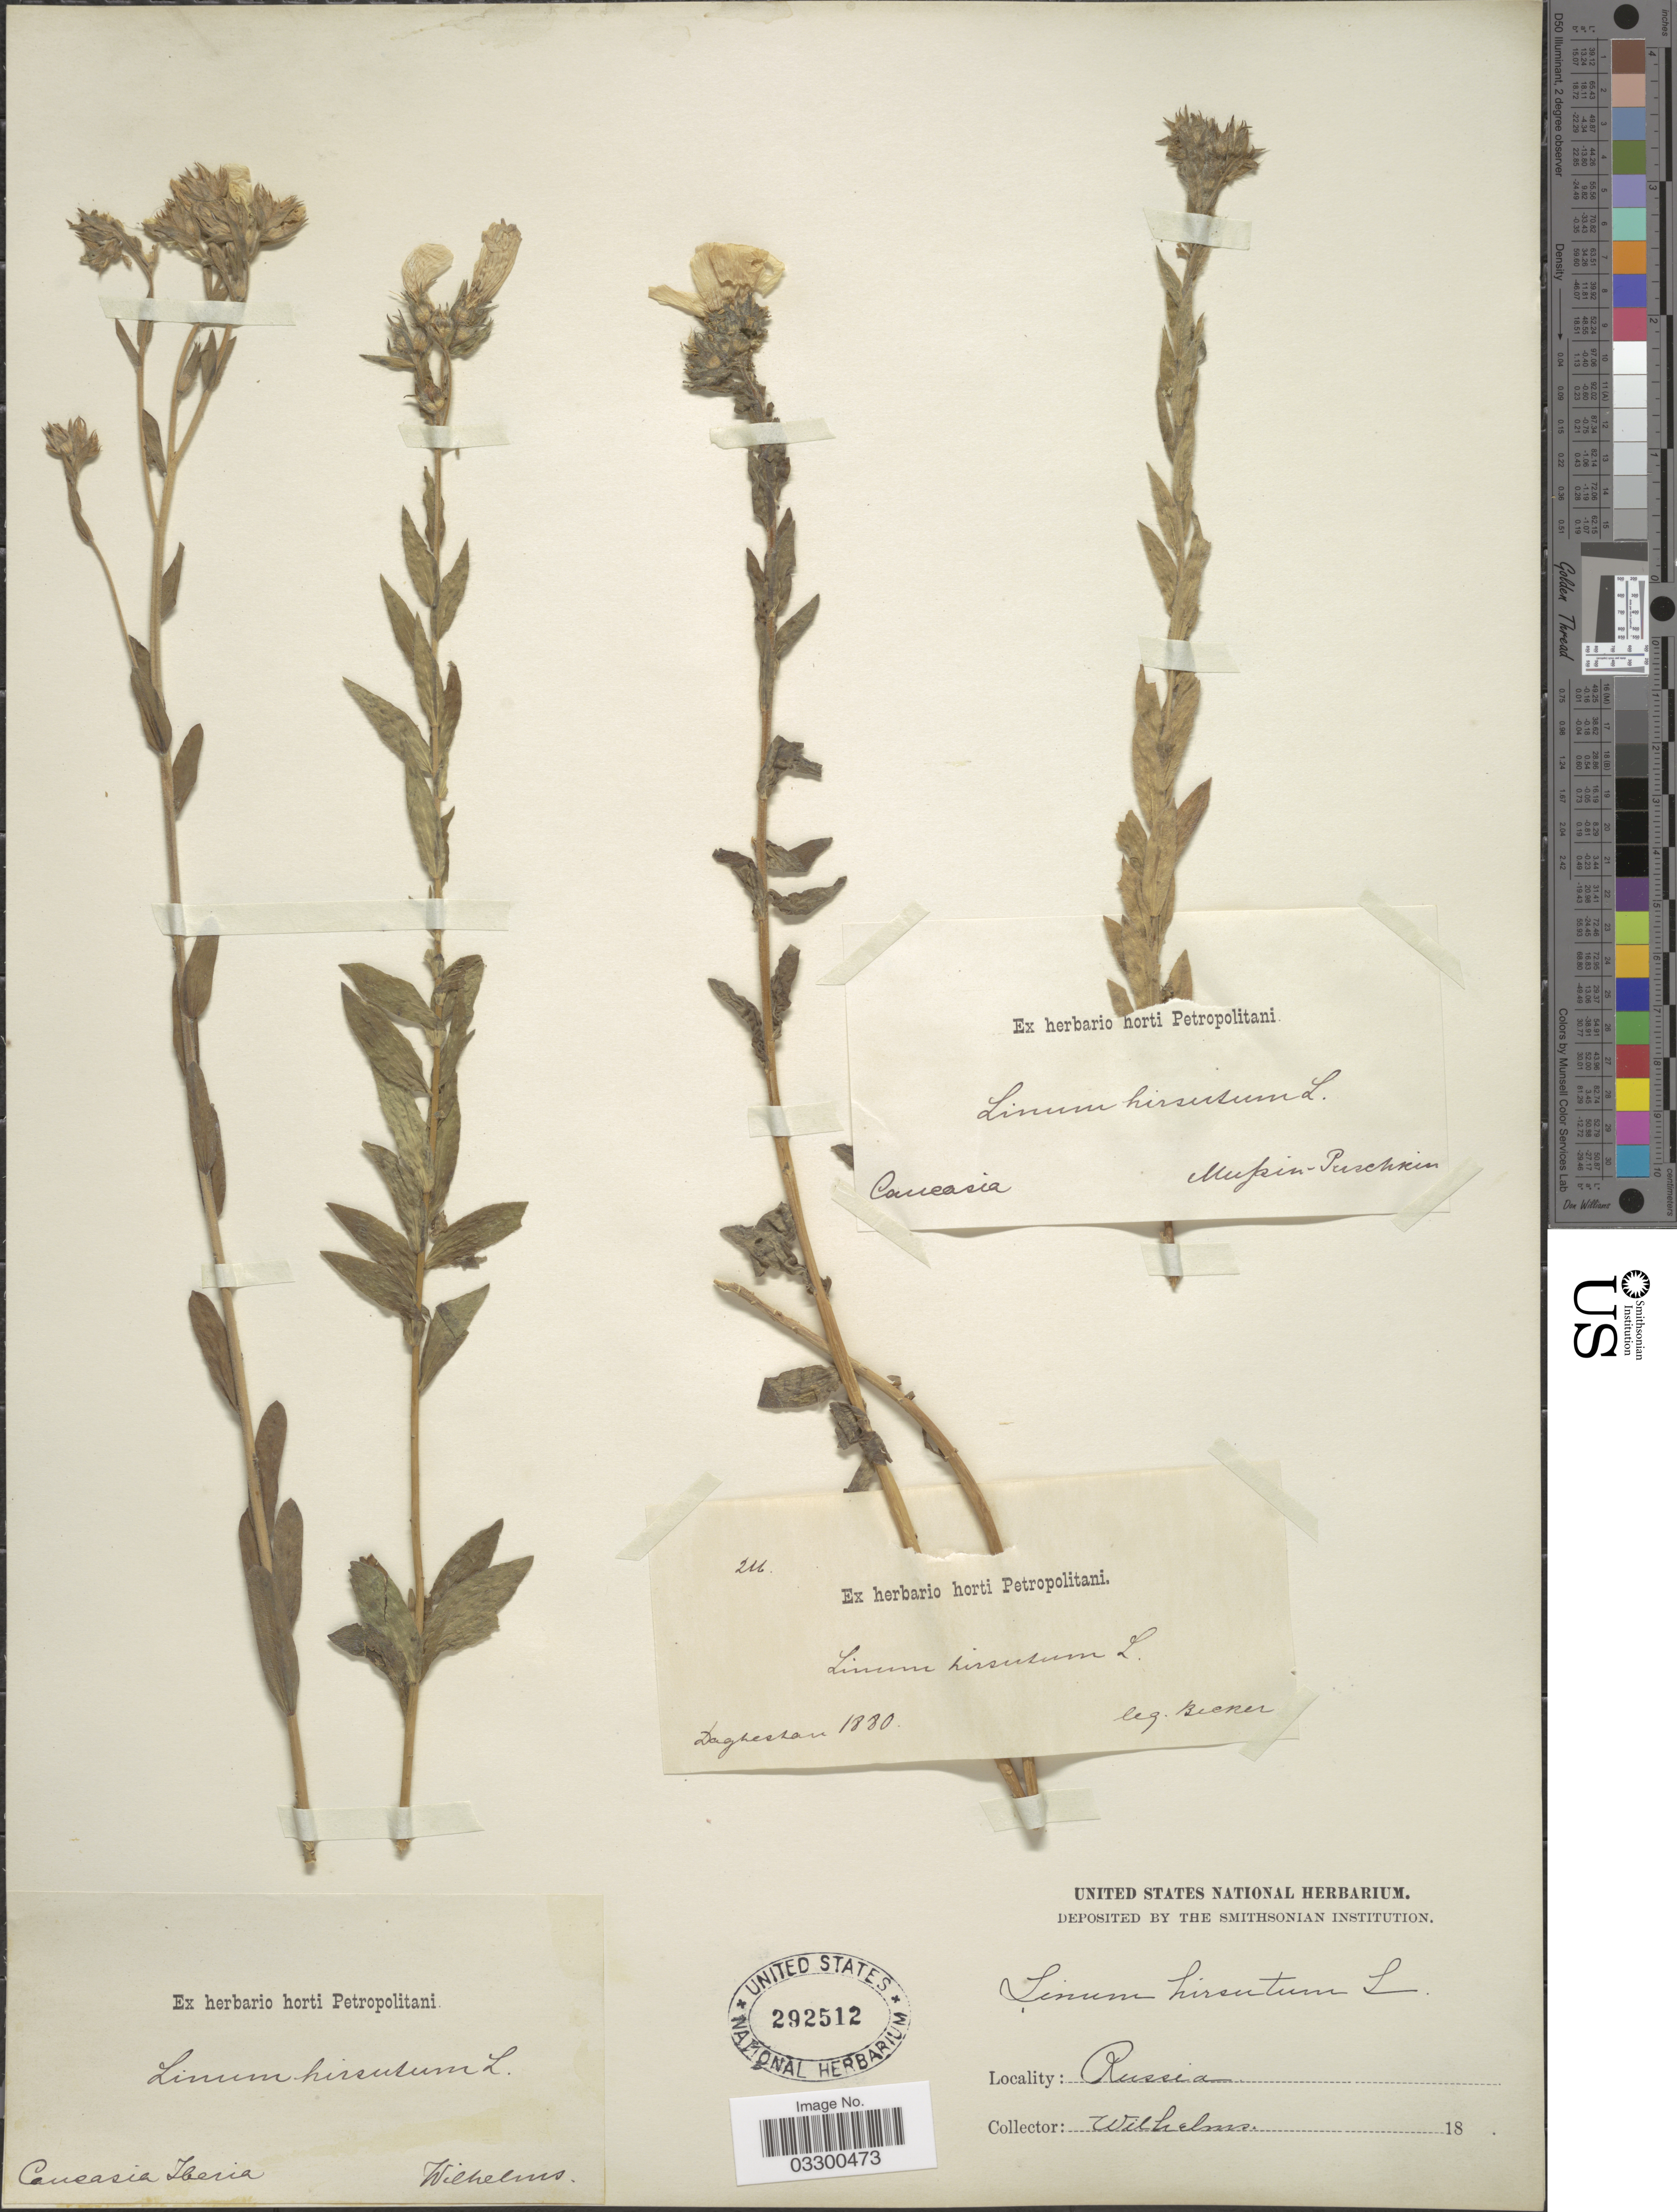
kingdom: Plantae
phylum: Tracheophyta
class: Magnoliopsida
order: Malpighiales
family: Linaceae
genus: Linum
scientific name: Linum hirsutum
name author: L.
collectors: -. Becker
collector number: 216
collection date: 1880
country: Russian Federation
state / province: Dagestan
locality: Daghestan.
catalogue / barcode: US 292512-2